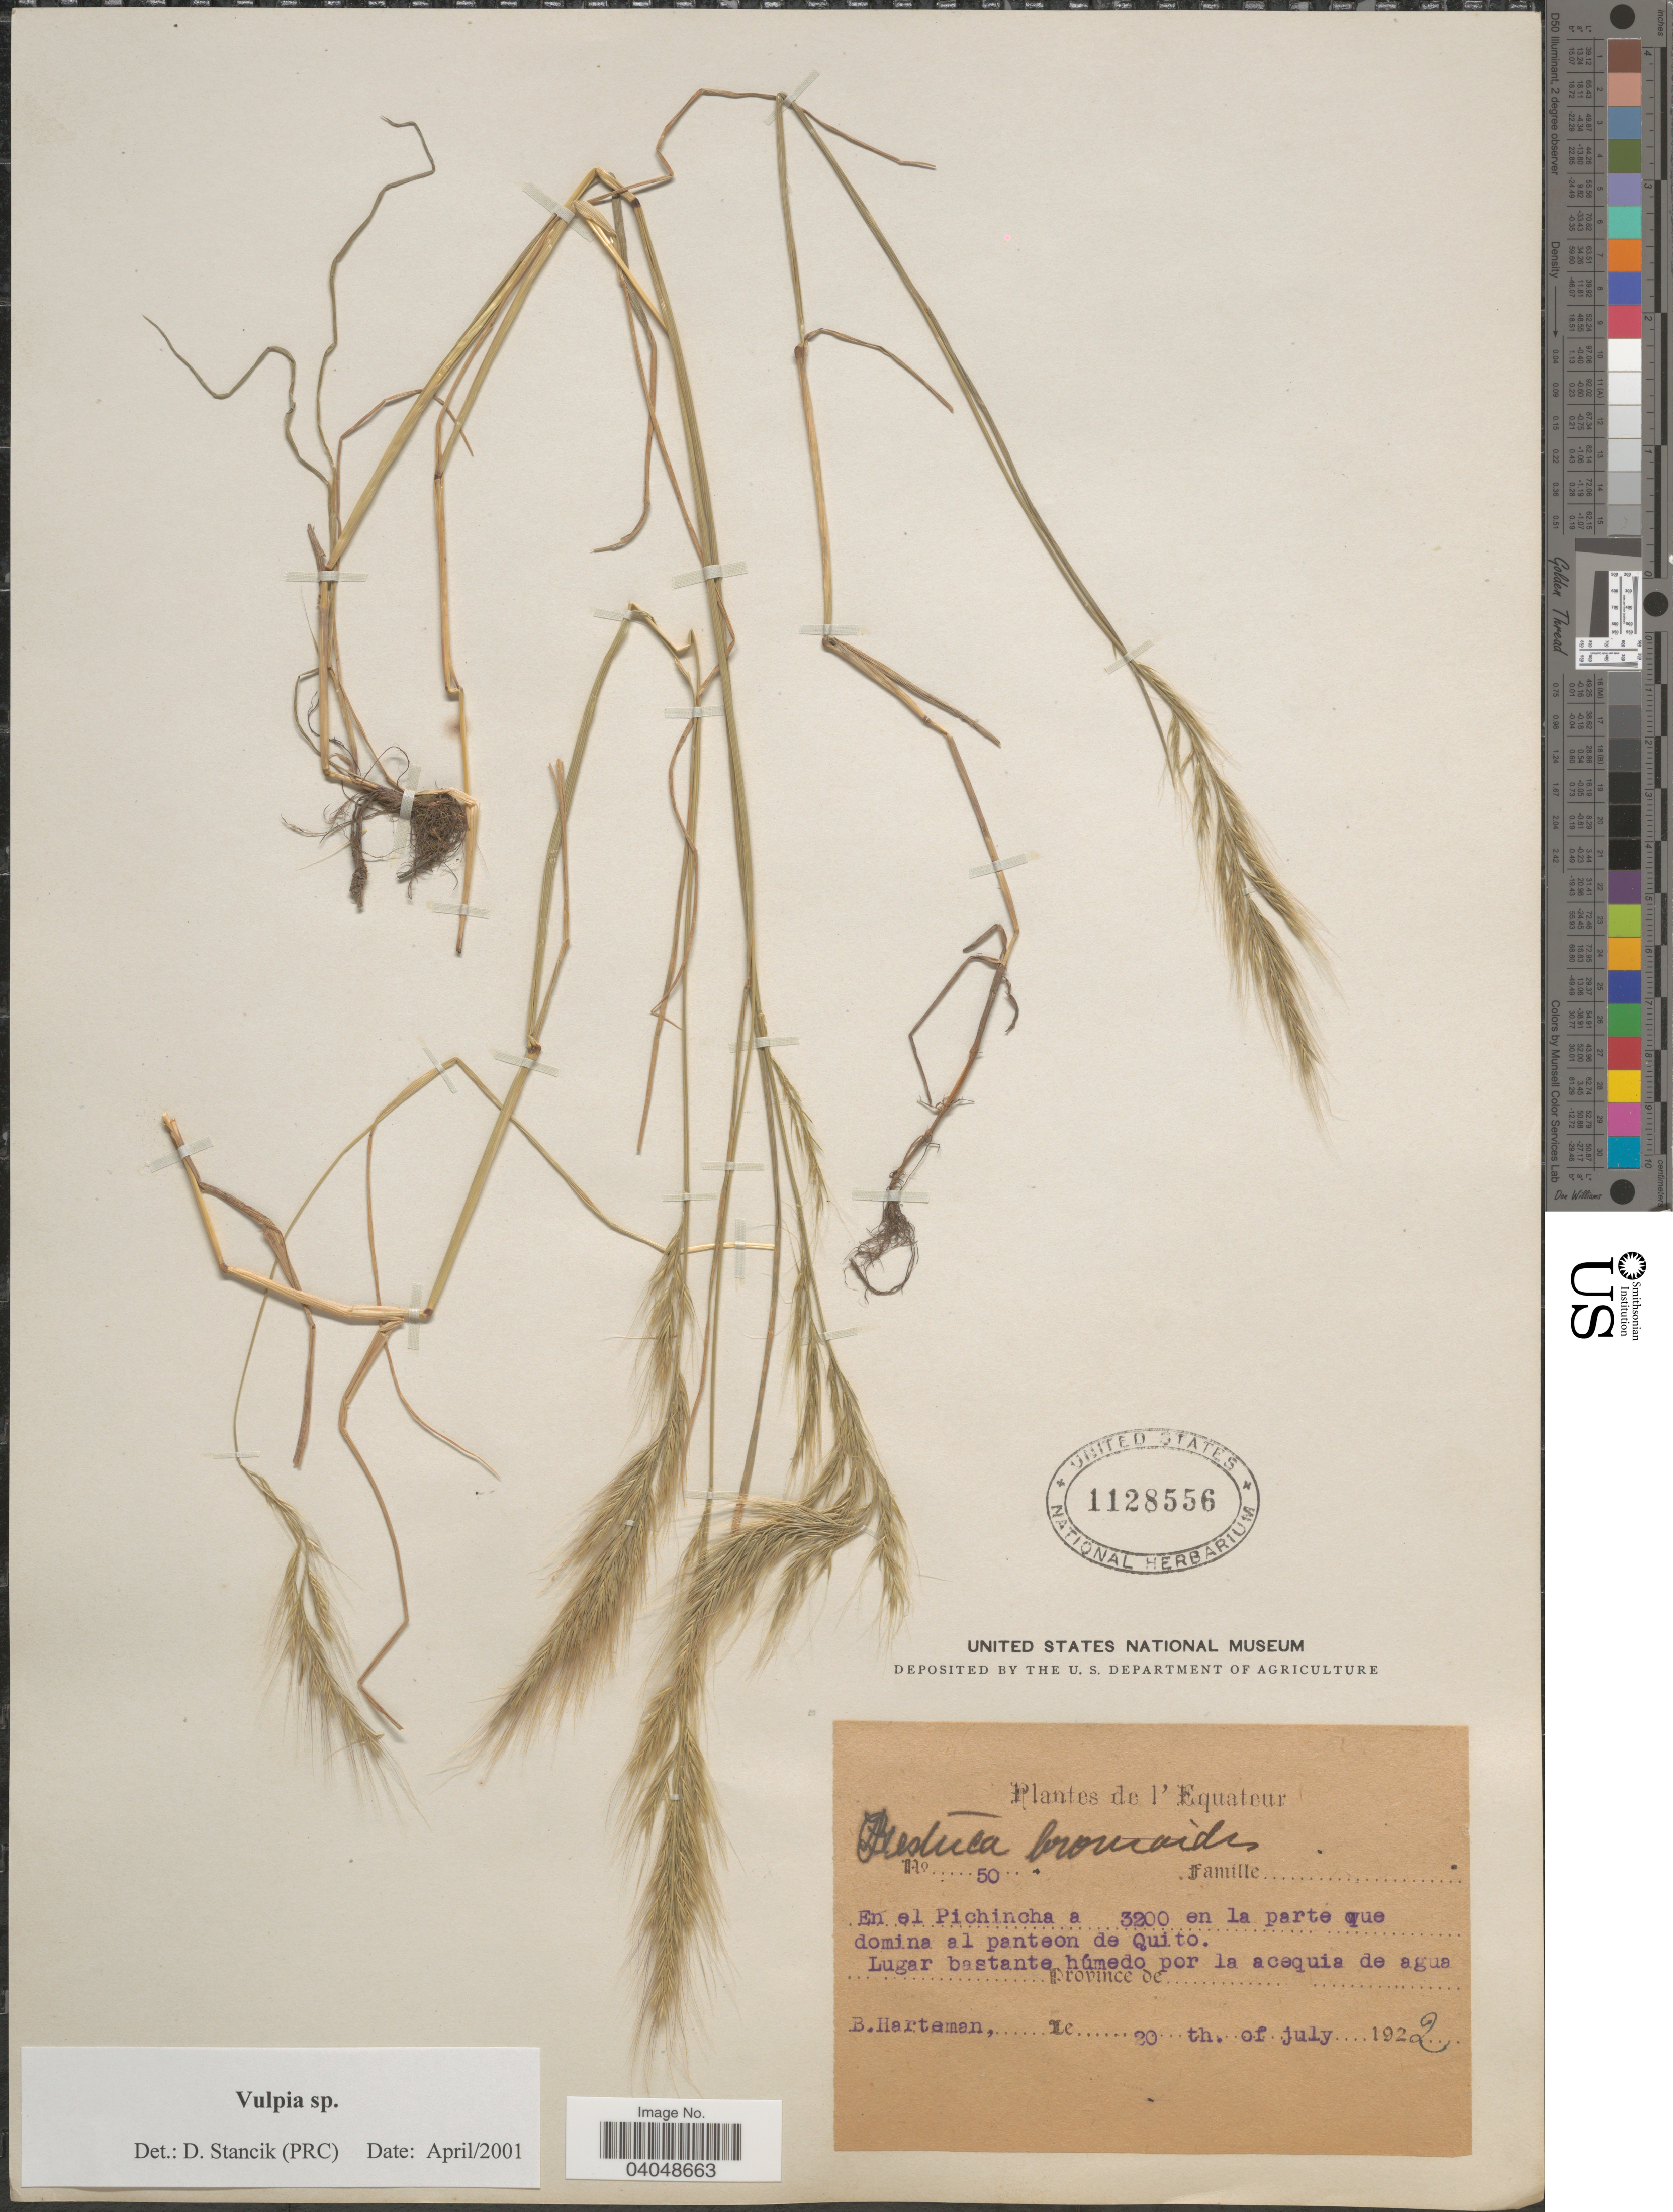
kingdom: Plantae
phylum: Tracheophyta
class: Liliopsida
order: Poales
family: Poaceae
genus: Festuca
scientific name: Festuca sp.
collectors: Harteman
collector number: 50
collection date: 1922-07-20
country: Ecuador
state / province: Pichincha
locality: En el Pichincha a 3200 en la parte que domina al panteon de Quito.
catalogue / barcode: US 1128556